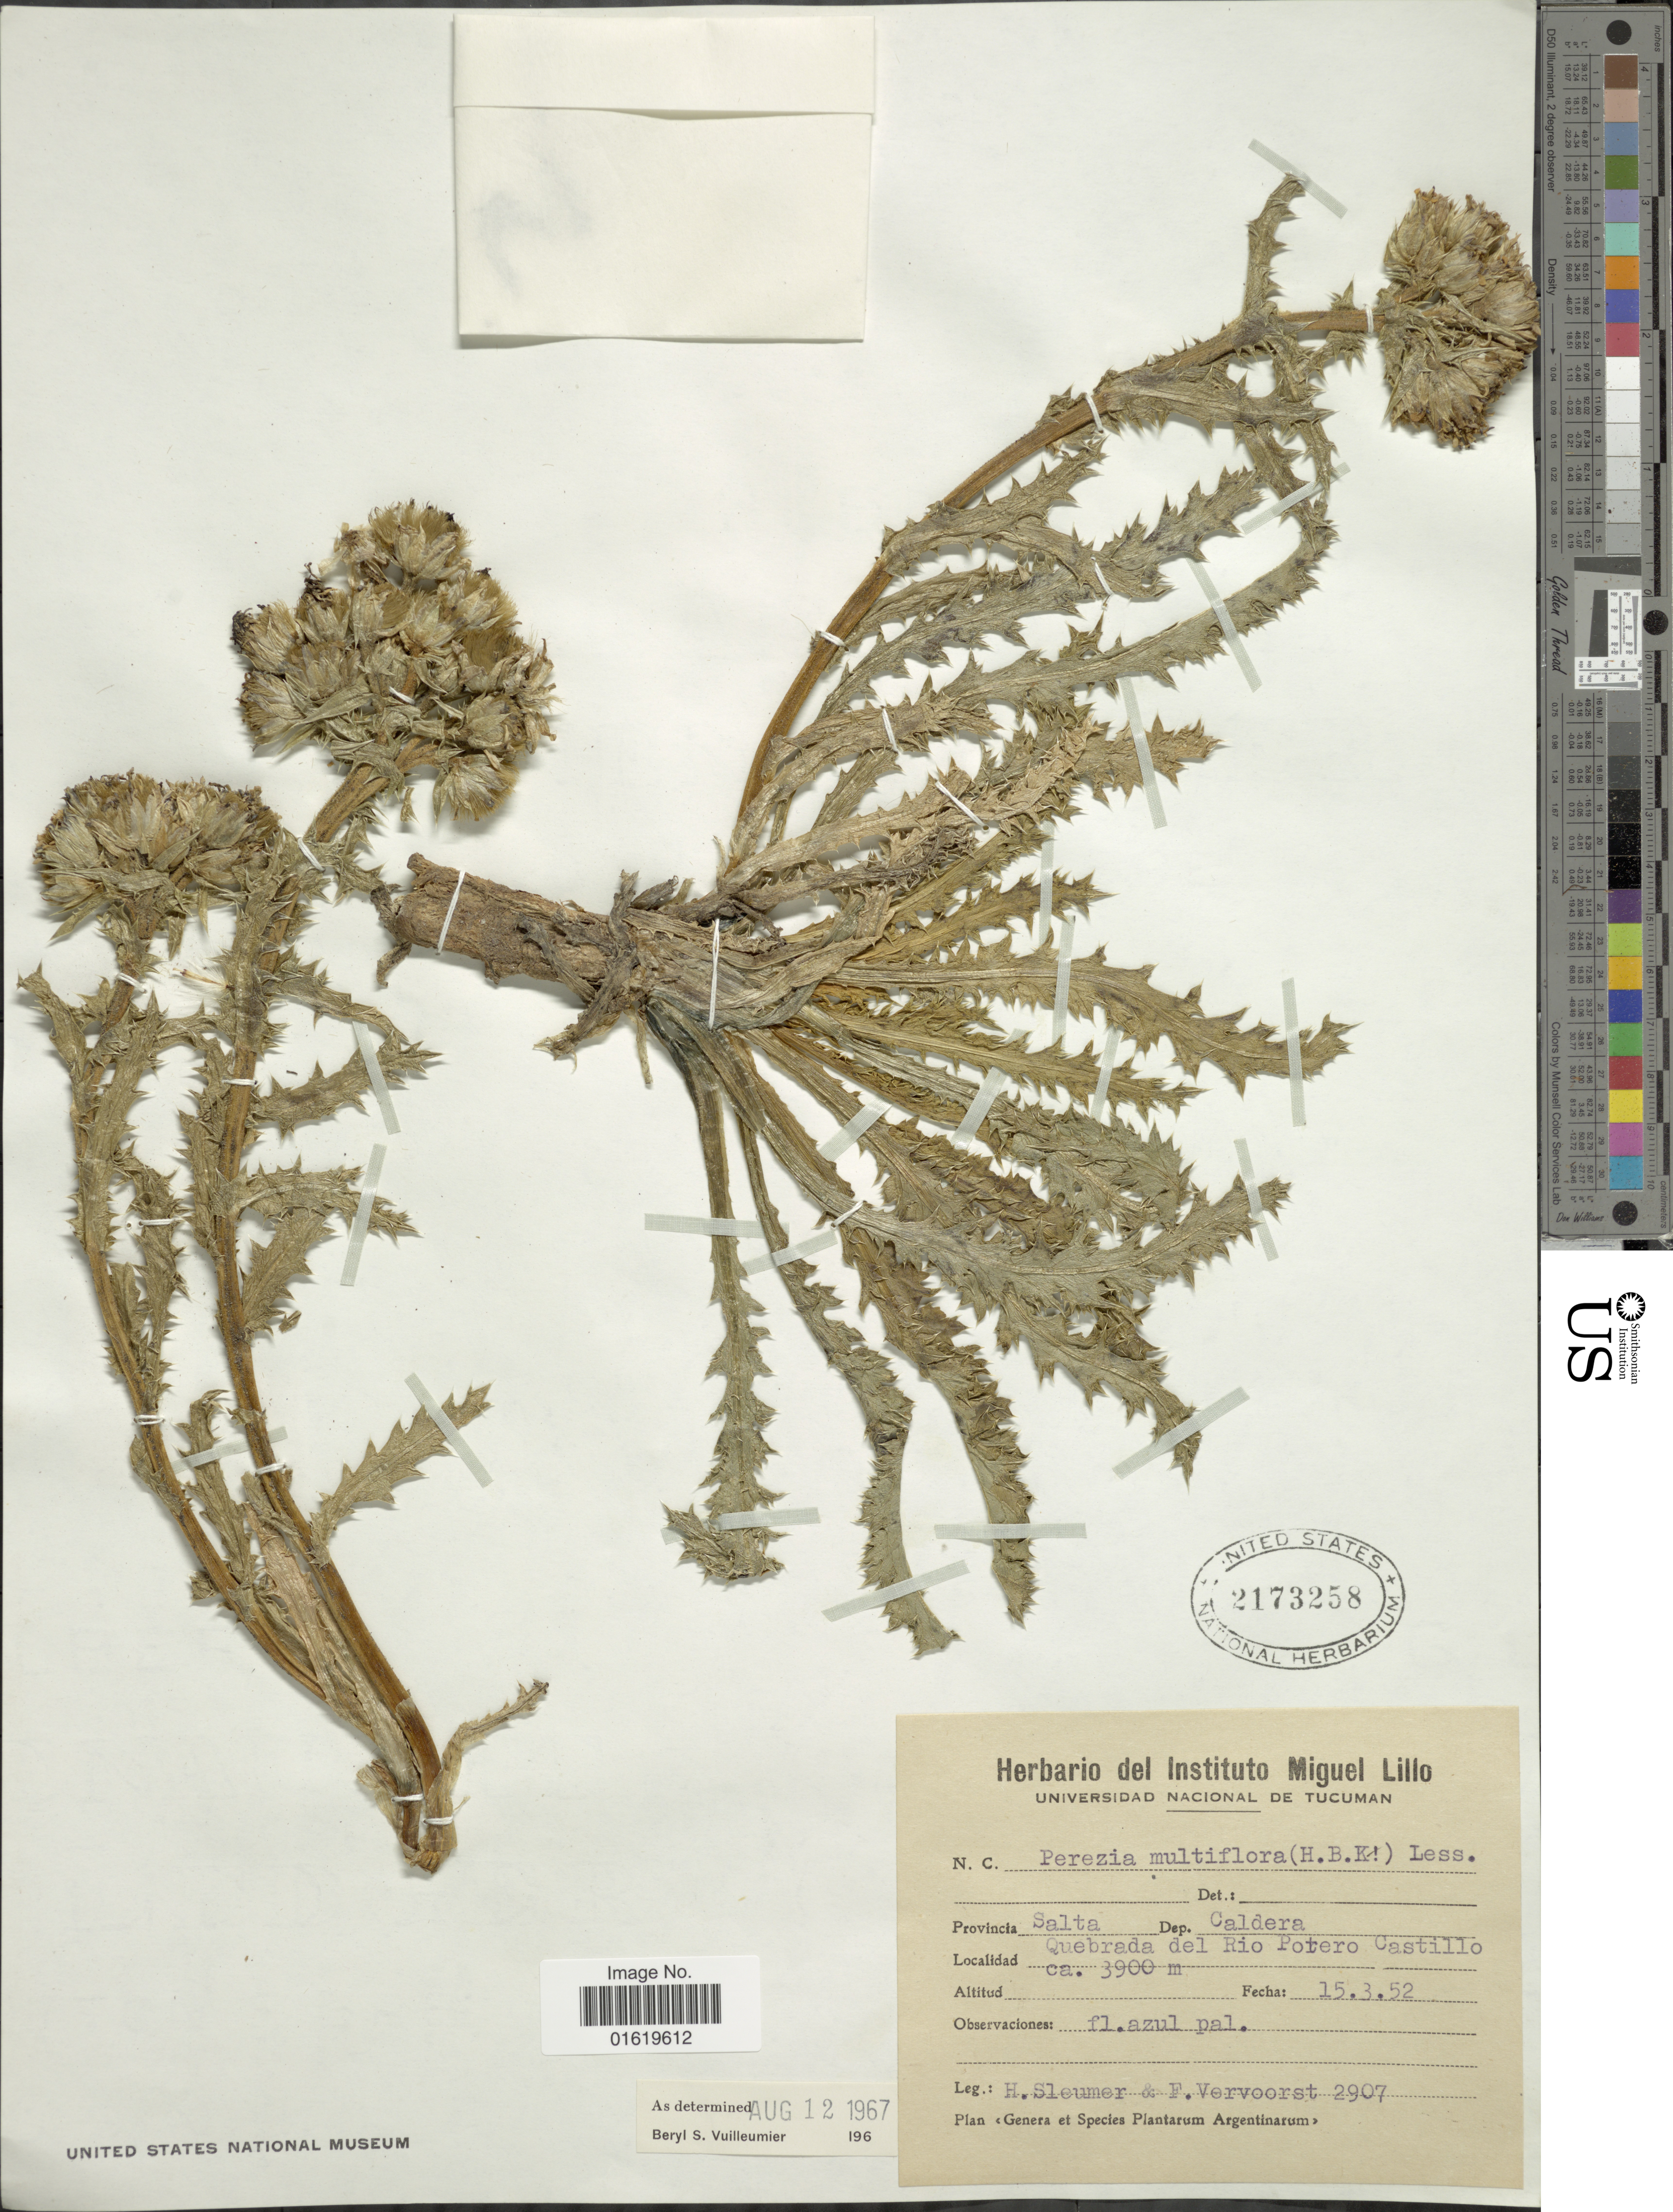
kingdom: Plantae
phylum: Tracheophyta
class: Magnoliopsida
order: Asterales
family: Asteraceae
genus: Perezia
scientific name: Perezia multiflora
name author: Less.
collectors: H. O. Sleumer & F. Vervoorst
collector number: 2907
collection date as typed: Transcribed d/m/y: 15/3/52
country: Argentina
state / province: Salta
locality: Provincia Salta. Dep. Caldera. Quebrada del Rio Porero Castillo.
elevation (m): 3900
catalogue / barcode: US 2173258